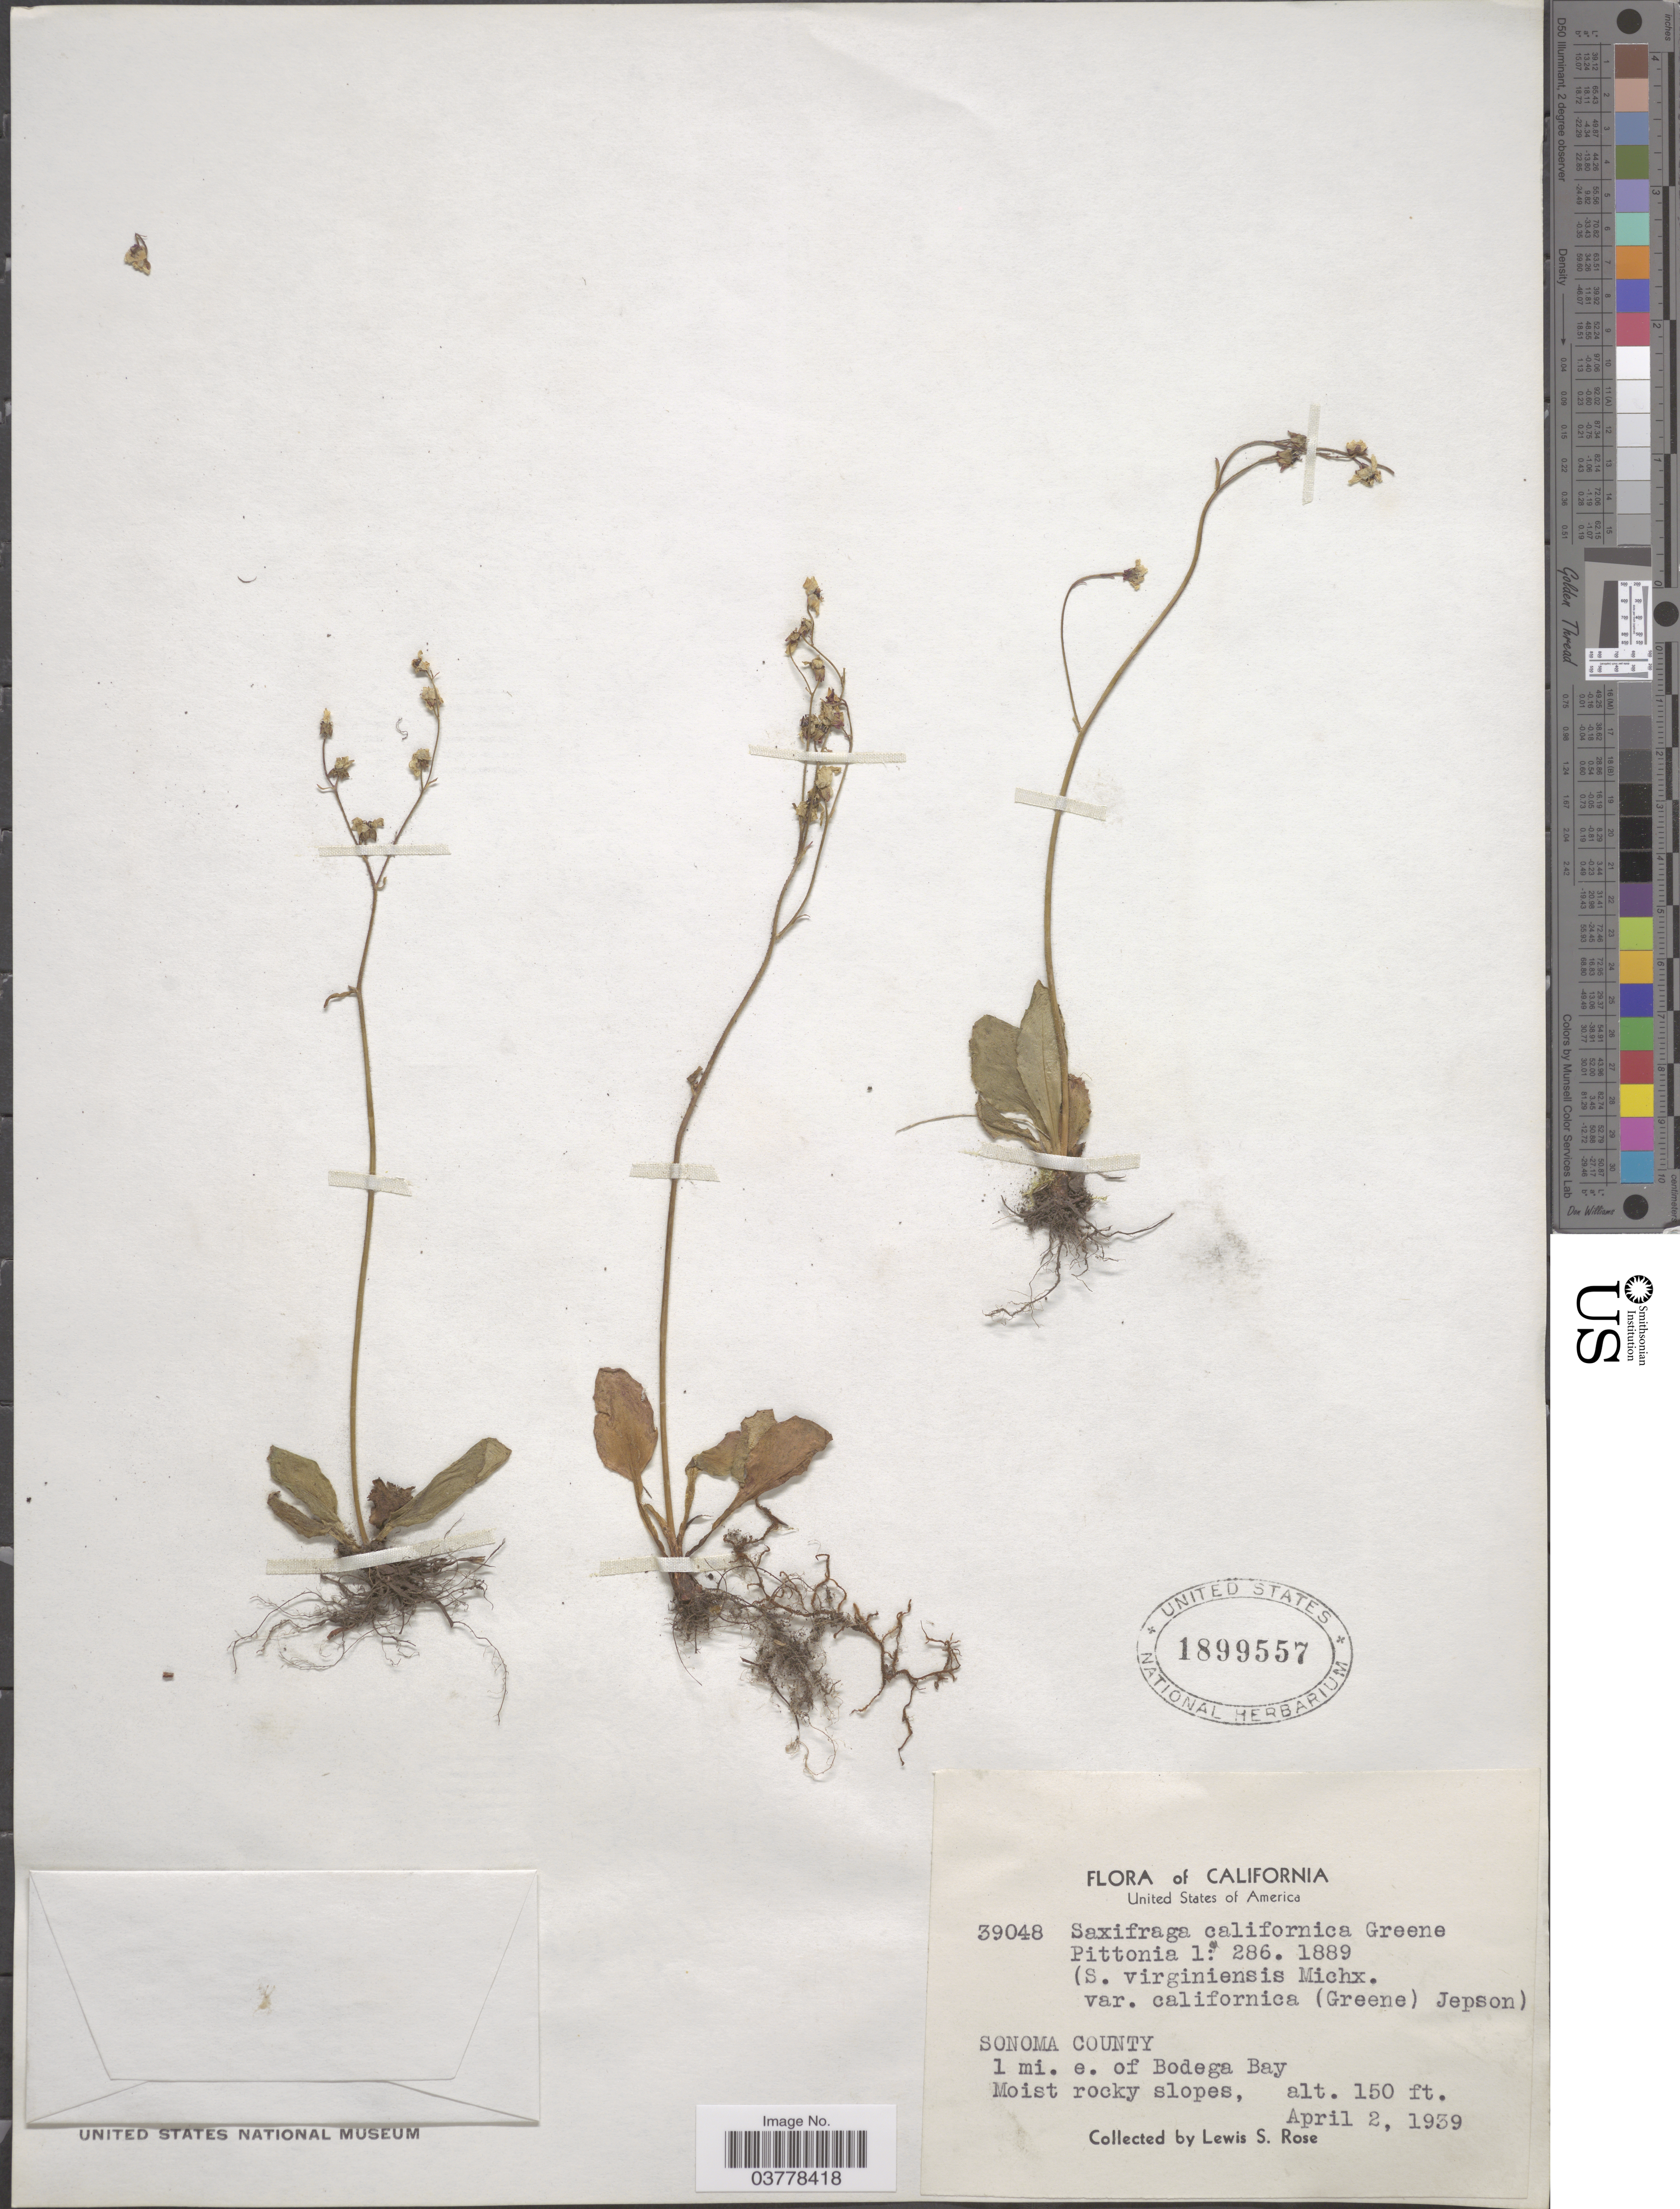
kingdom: Plantae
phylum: Tracheophyta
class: Magnoliopsida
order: Saxifragales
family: Saxifragaceae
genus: Micranthes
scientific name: Micranthes californica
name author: (Greene) Small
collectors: L. S. Rose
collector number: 39048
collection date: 1939-04-02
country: United States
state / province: California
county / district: Sonoma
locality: Sonoma County. 1 mi. e. of Bodega Bay.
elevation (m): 46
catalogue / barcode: US 1899557